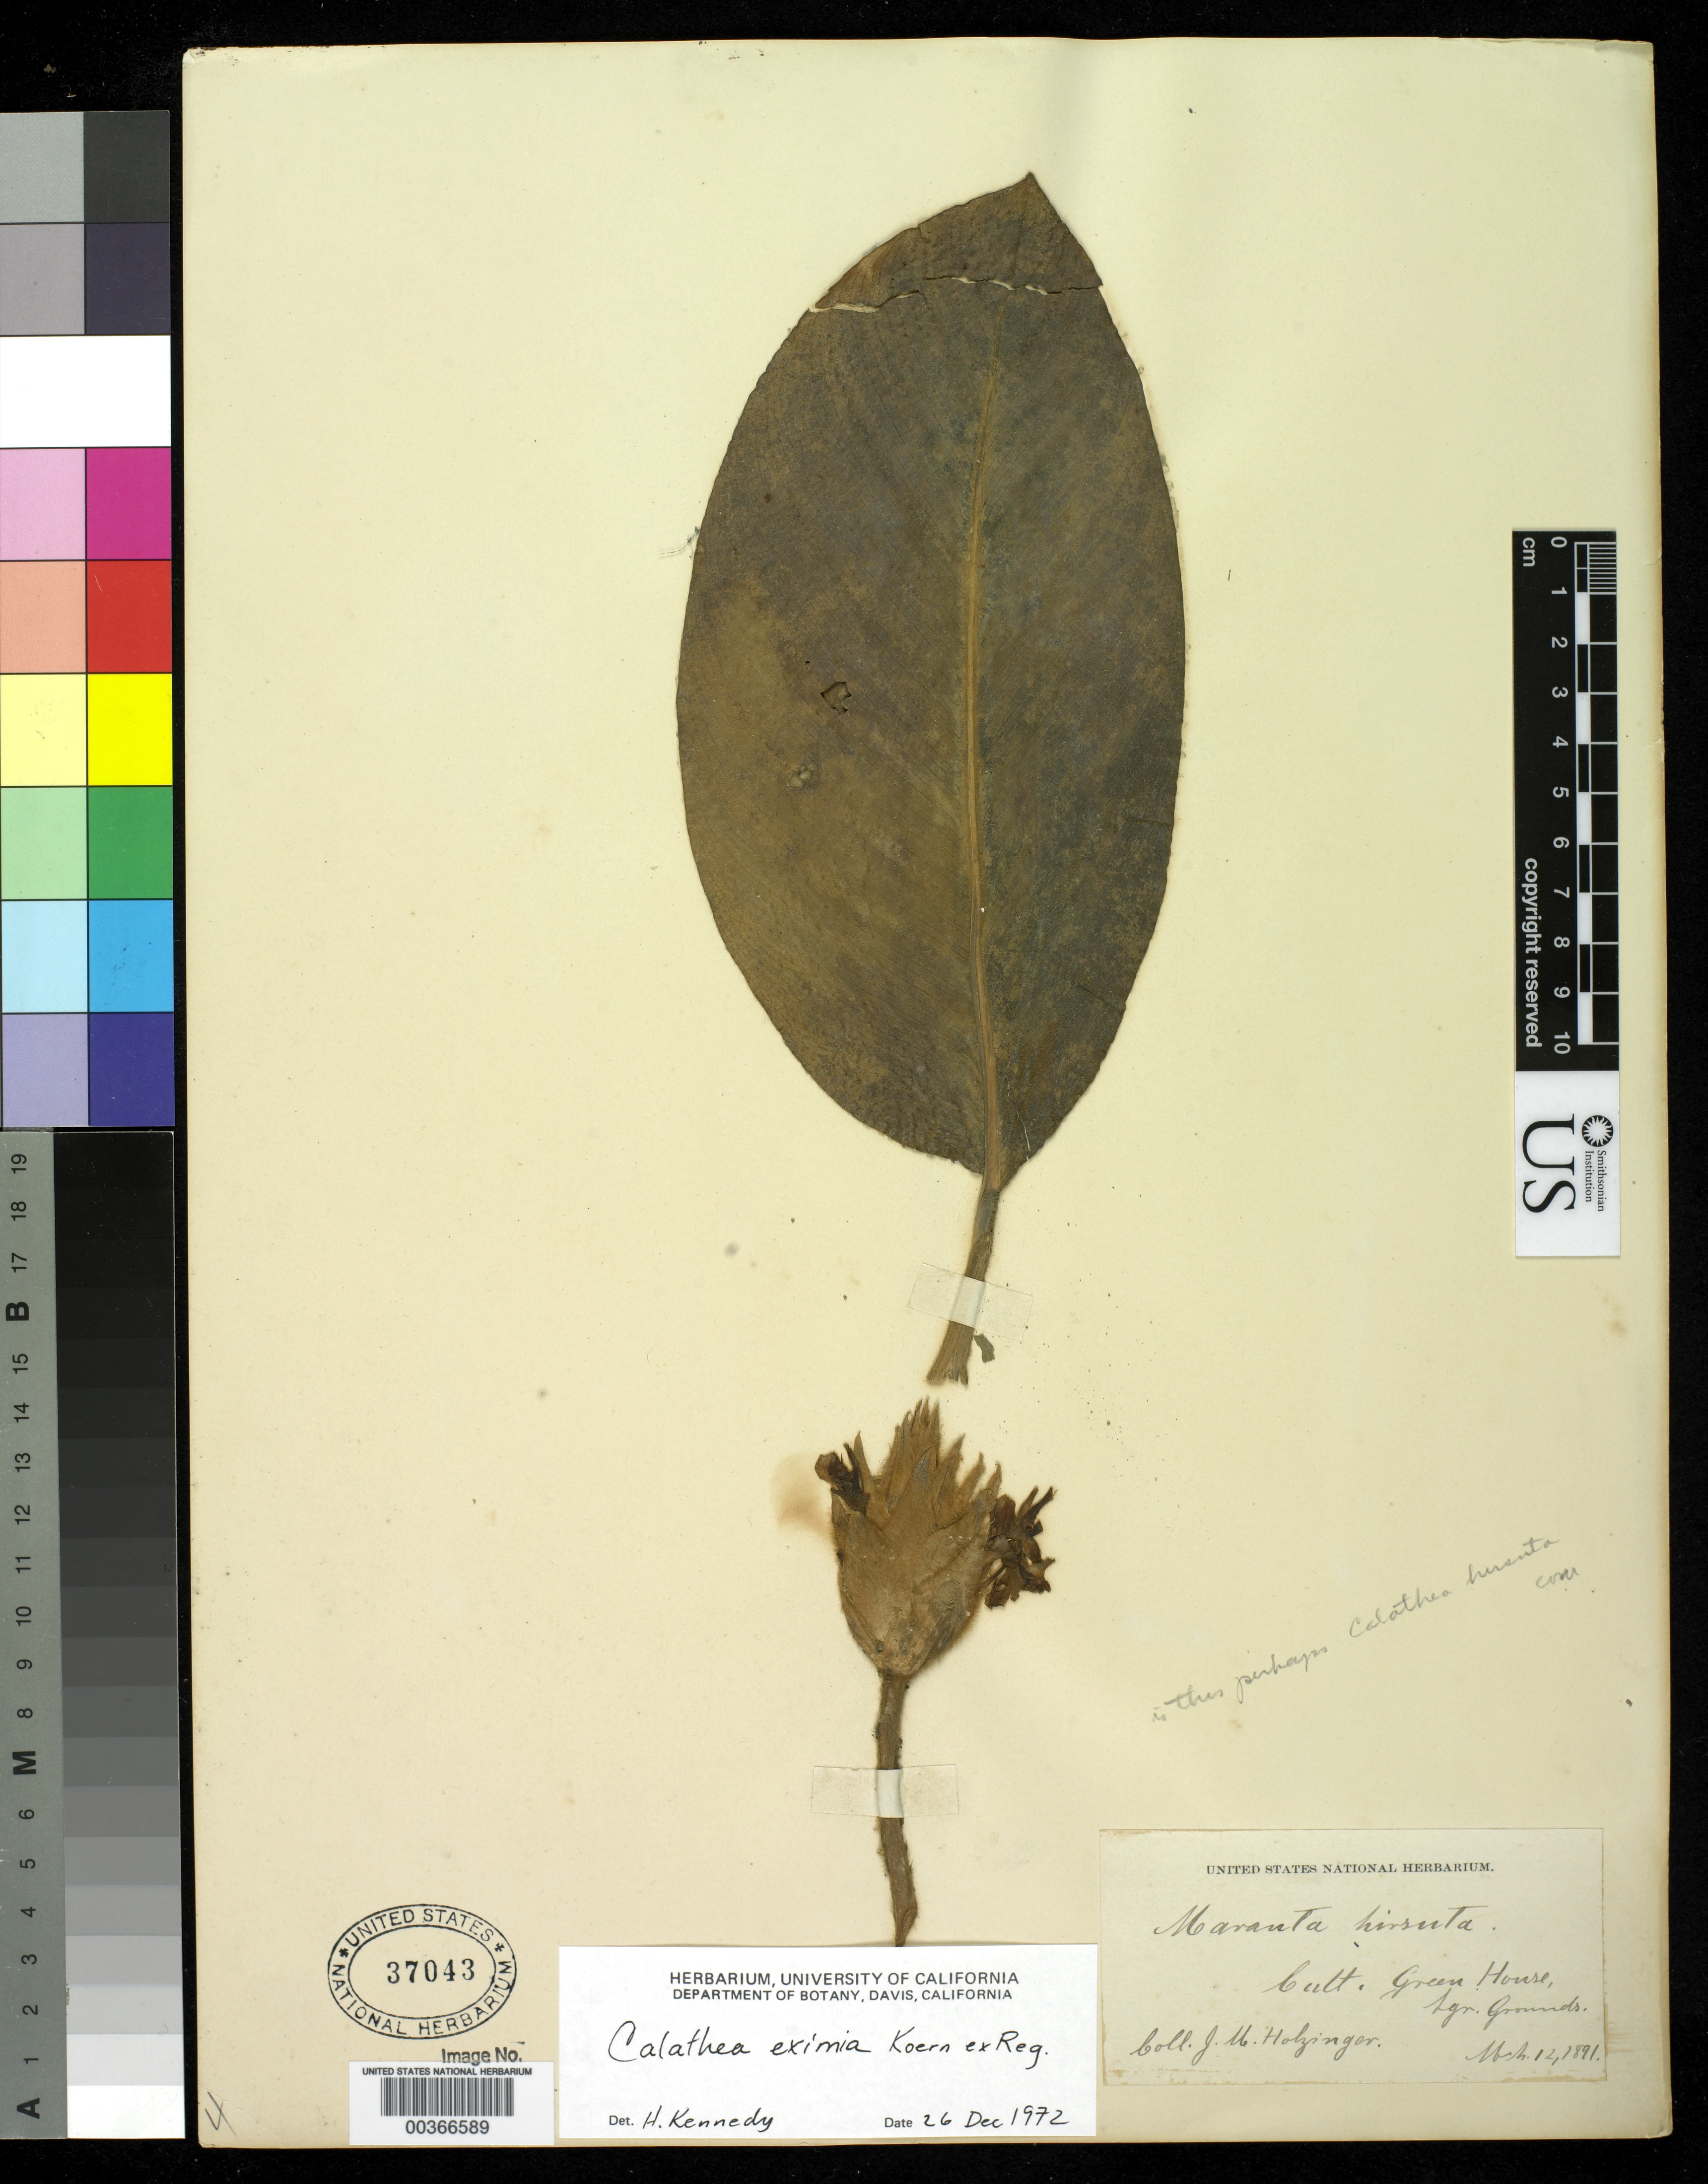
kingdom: Plantae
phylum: Tracheophyta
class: Liliopsida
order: Zingiberales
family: Marantaceae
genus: Goeppertia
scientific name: Goeppertia eximia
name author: (K. Koch & C.D. Bouché) Borchs. & S. Suárez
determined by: Strong, Mark T., (BOT), Smithsonian Institution - National Museum of Natural History (UNITED STATES)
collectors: J. M. Holzinger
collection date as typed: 12 Mar 1891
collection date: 1891-03-12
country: Germany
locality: Gorgenthal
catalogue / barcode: US 37043